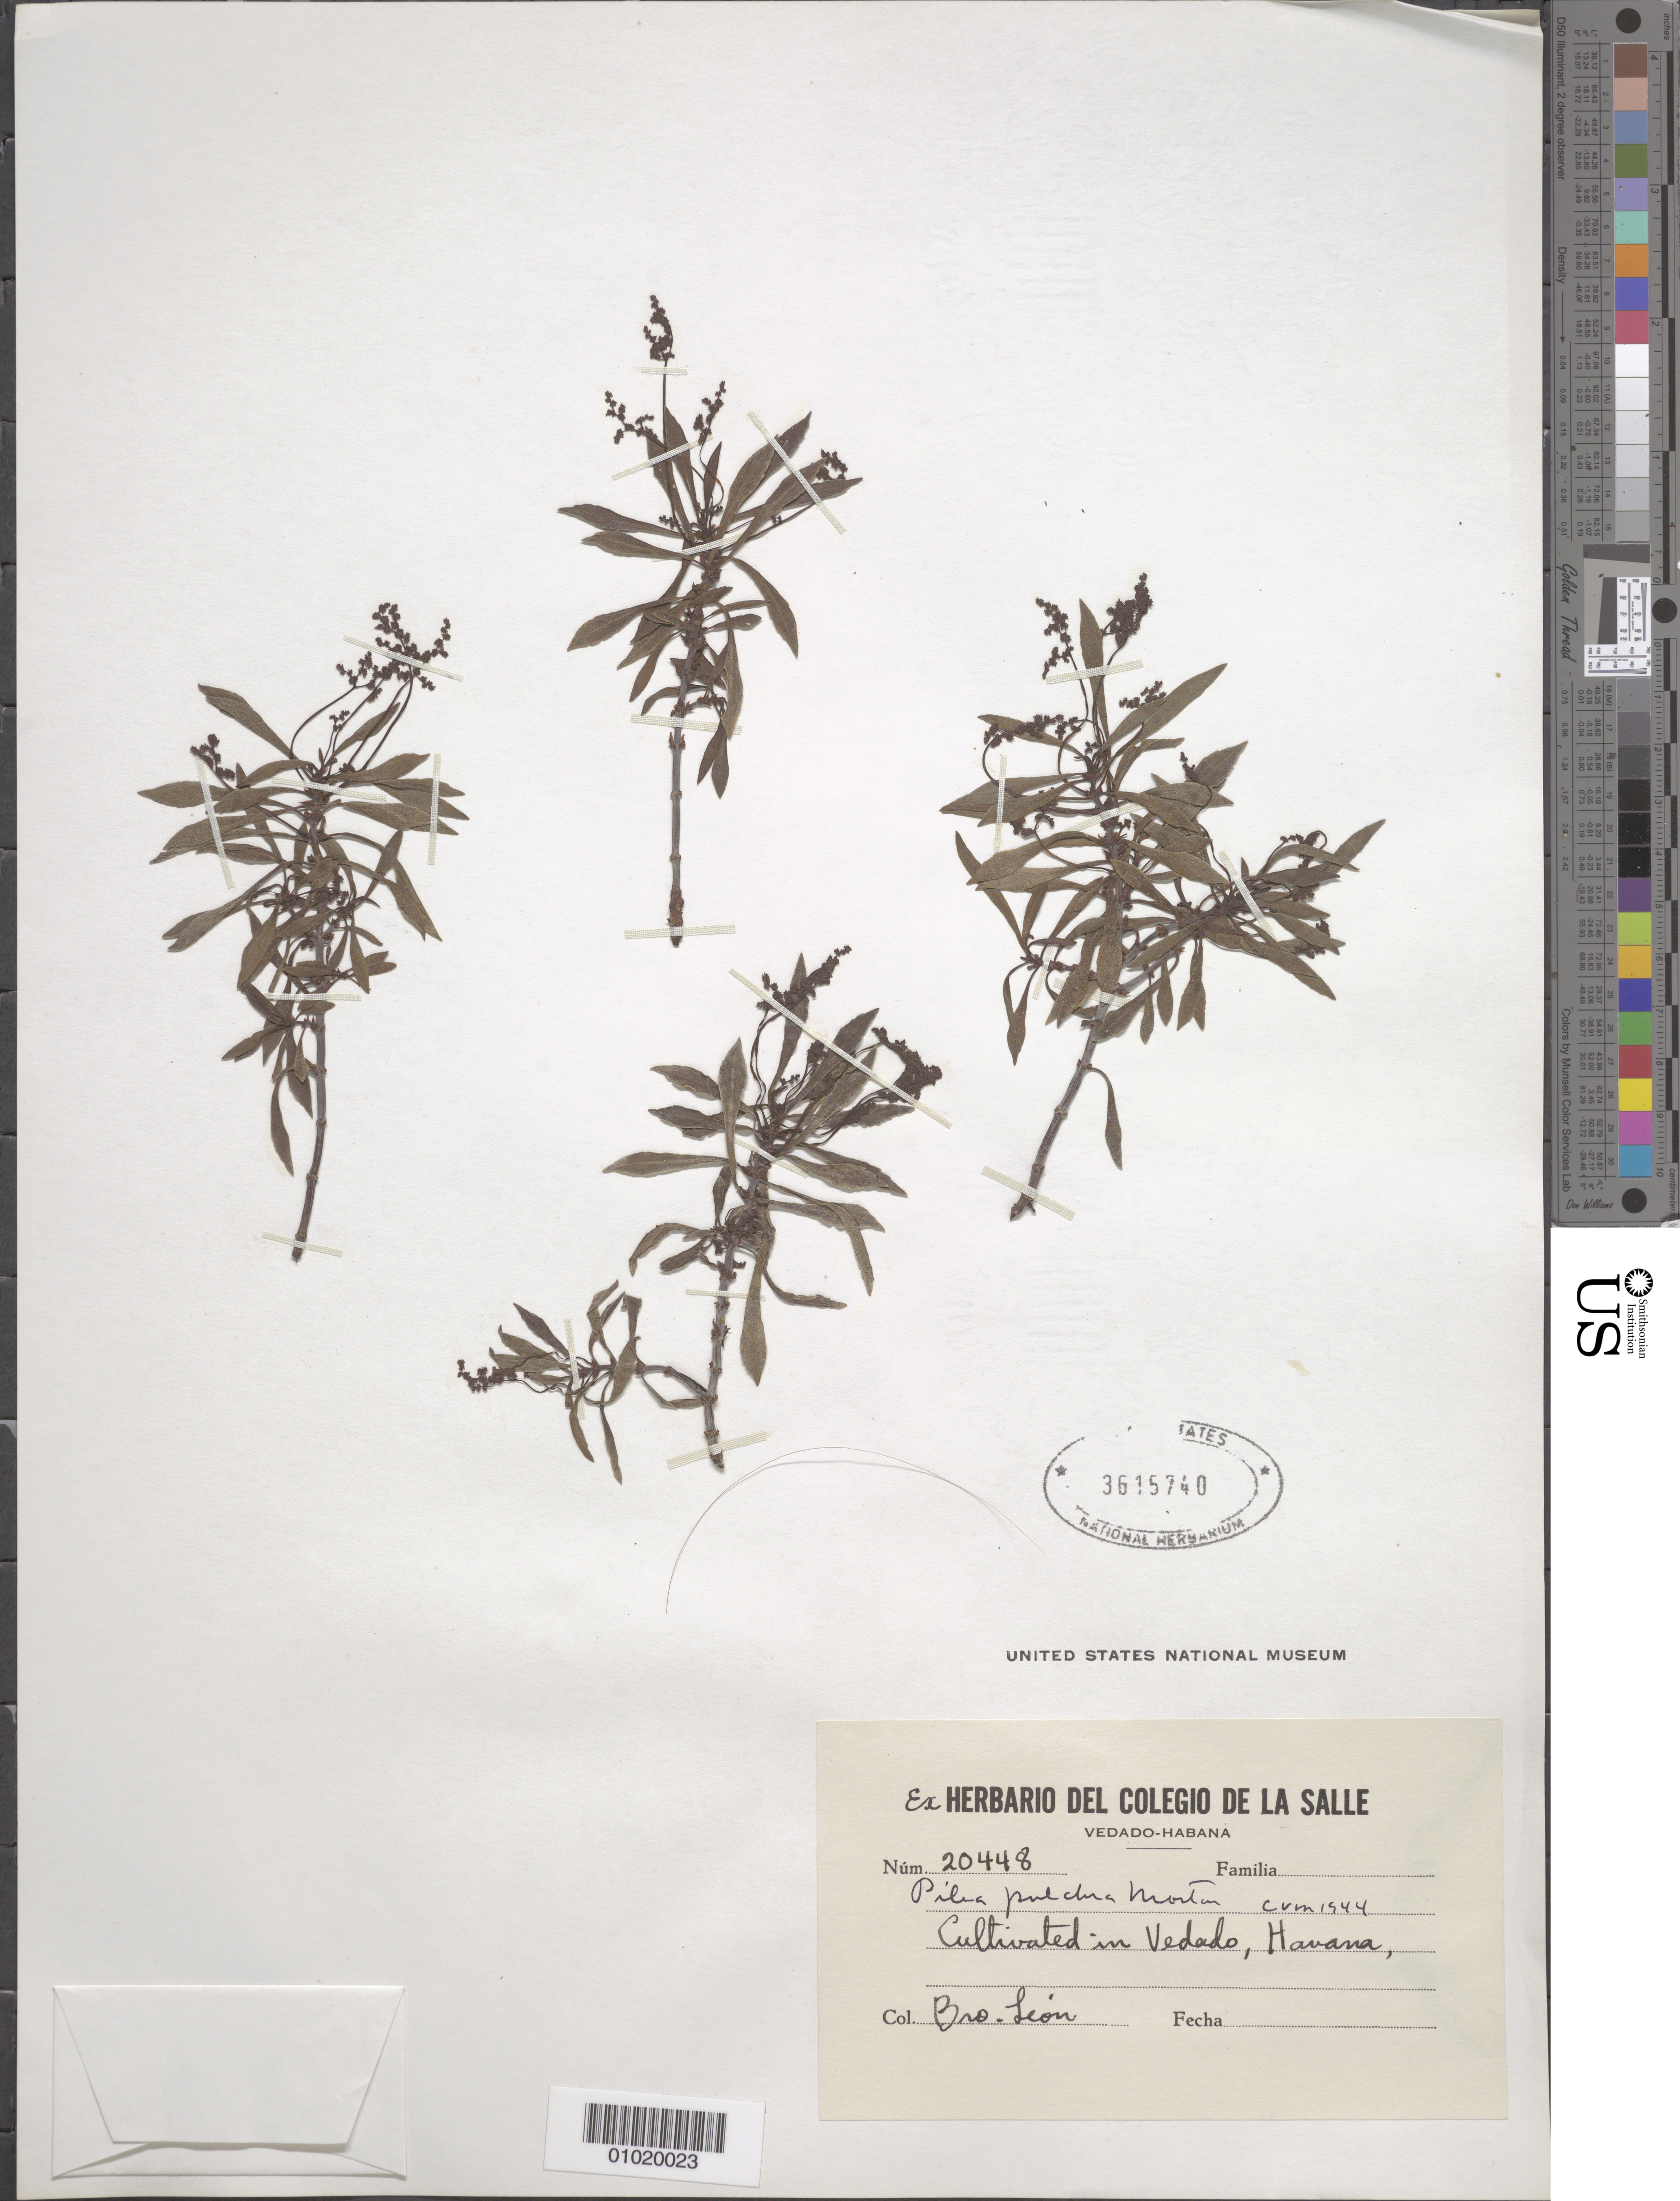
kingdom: Plantae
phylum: Tracheophyta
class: Magnoliopsida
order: Rosales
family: Urticaceae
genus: Pilea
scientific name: Pilea pubescens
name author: Liebm.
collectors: Bro. León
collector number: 20448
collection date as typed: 01 Jan 1900 to 31 Dec 1999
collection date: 1900-01-01/1999-12-31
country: Cuba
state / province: La Habana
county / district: Municipio Boyeros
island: Cuba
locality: Vedado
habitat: Cultivated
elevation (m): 15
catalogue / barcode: US 3615740